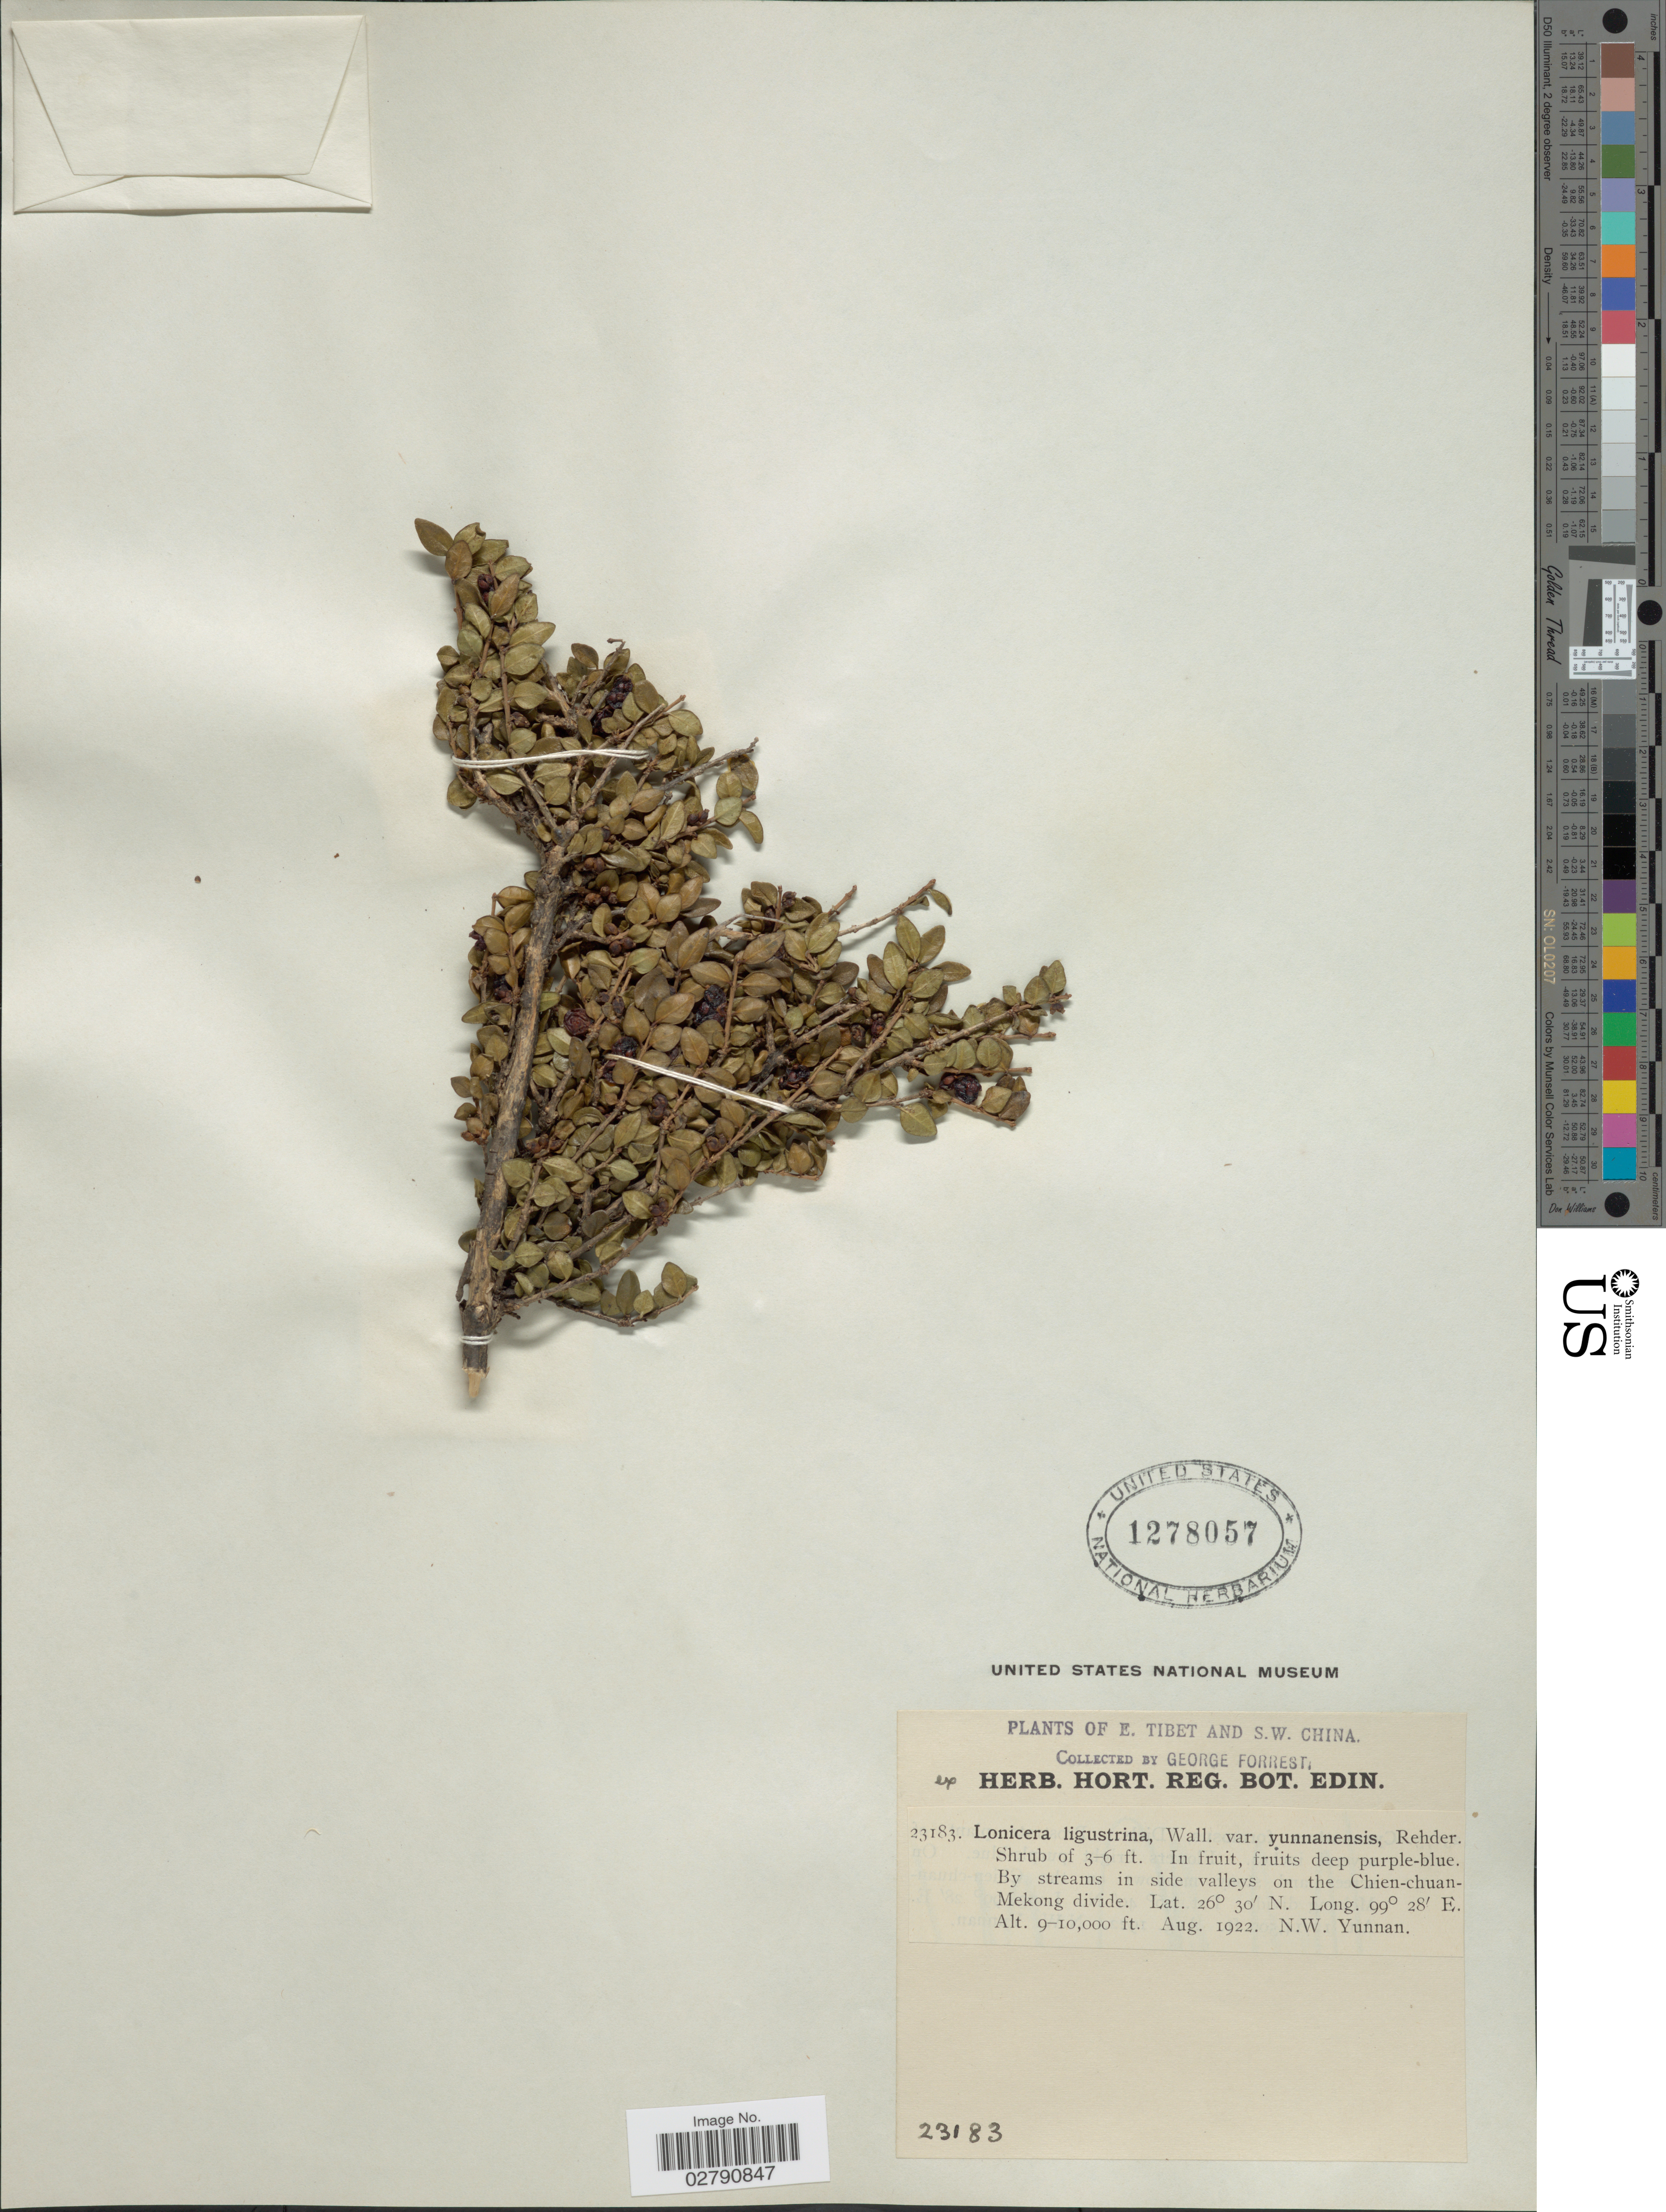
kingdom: Plantae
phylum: Tracheophyta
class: Magnoliopsida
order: Dipsacales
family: Caprifoliaceae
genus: Lonicera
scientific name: Lonicera ligustrina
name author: Wall.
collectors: G. Forrest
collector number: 23183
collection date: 1922-08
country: China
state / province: Yunnan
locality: E. Tibet and S.W. China. By streams in side valleys on the Chien-chuan-Mekong divide. N.W. Yunnan.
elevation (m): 2743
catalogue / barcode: US 1278057